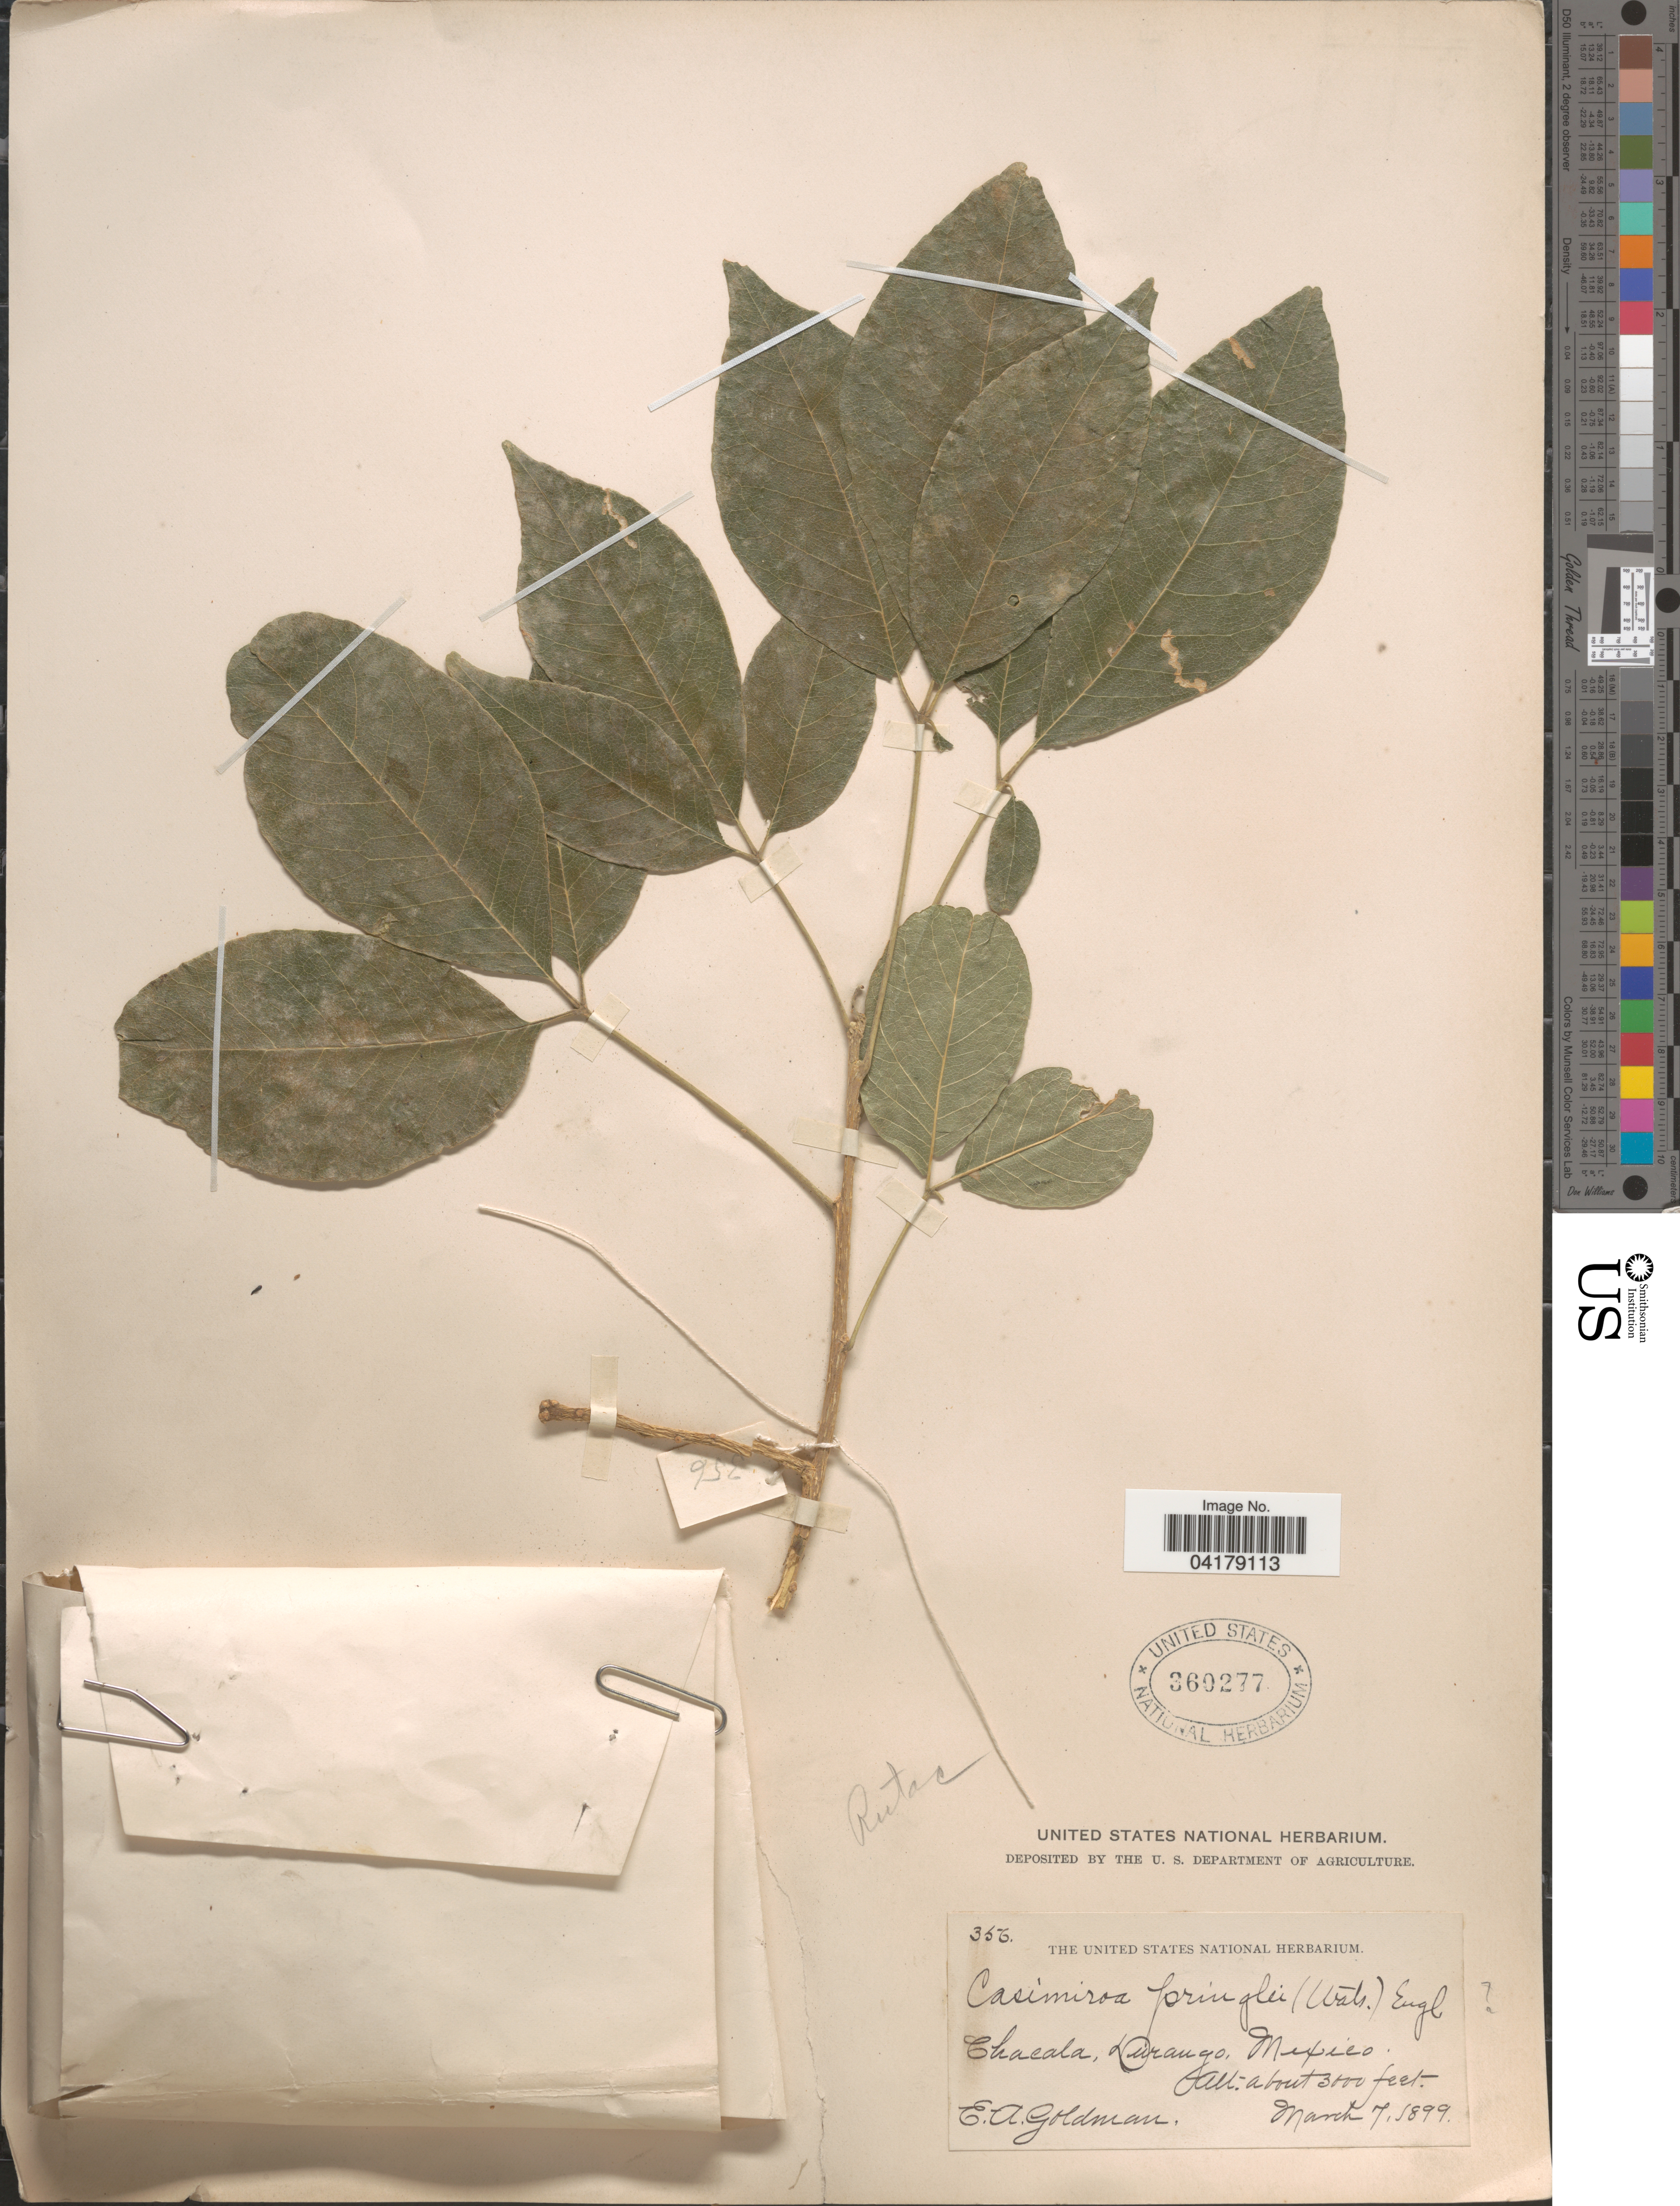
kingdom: Plantae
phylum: Tracheophyta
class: Magnoliopsida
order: Sapindales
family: Rutaceae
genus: Casimiroa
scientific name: Casimiroa pringlei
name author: (S. Watson) Engl.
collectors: E. A. Goldman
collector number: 356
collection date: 1899-03-07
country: Mexico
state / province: Durango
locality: Chacala.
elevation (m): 914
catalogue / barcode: US 360277